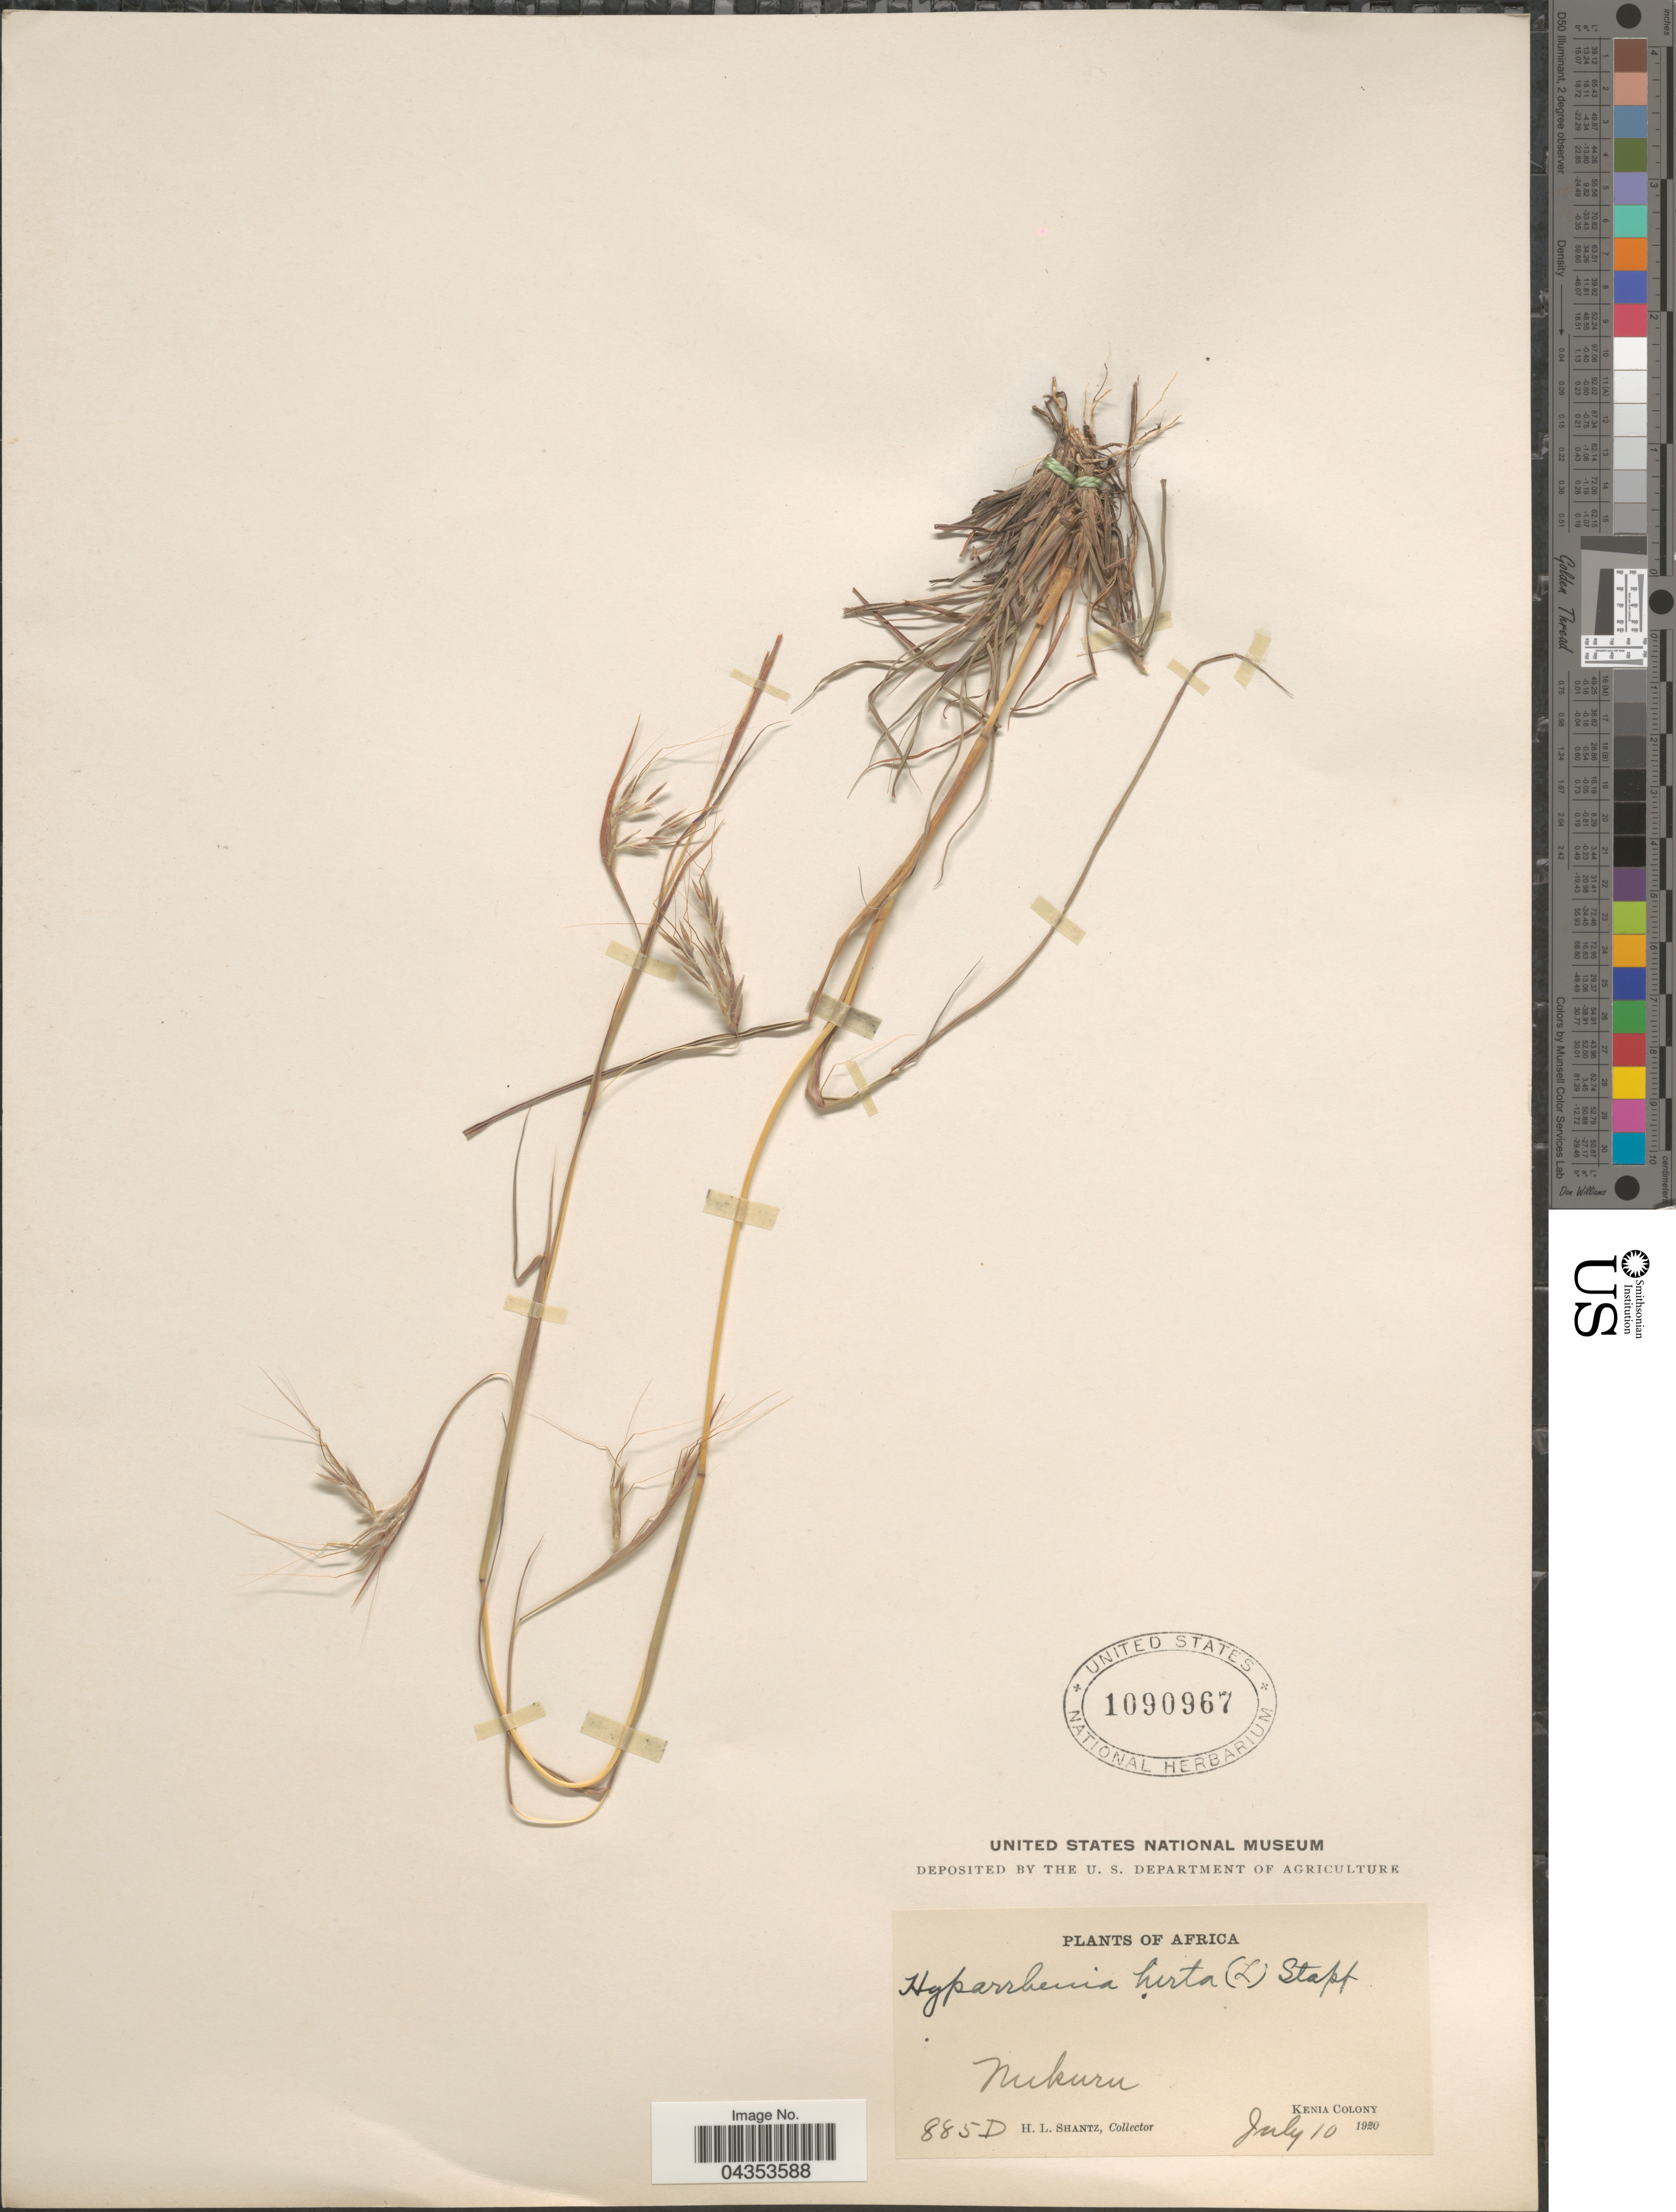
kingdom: Plantae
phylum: Tracheophyta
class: Liliopsida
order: Poales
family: Poaceae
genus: Hyparrhenia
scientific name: Hyparrhenia hirta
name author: (L.) Stapf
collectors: H. Shantz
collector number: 885D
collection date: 1920-07-10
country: Kenya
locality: Nukuru. Kenia Colony.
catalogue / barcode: US 1090967